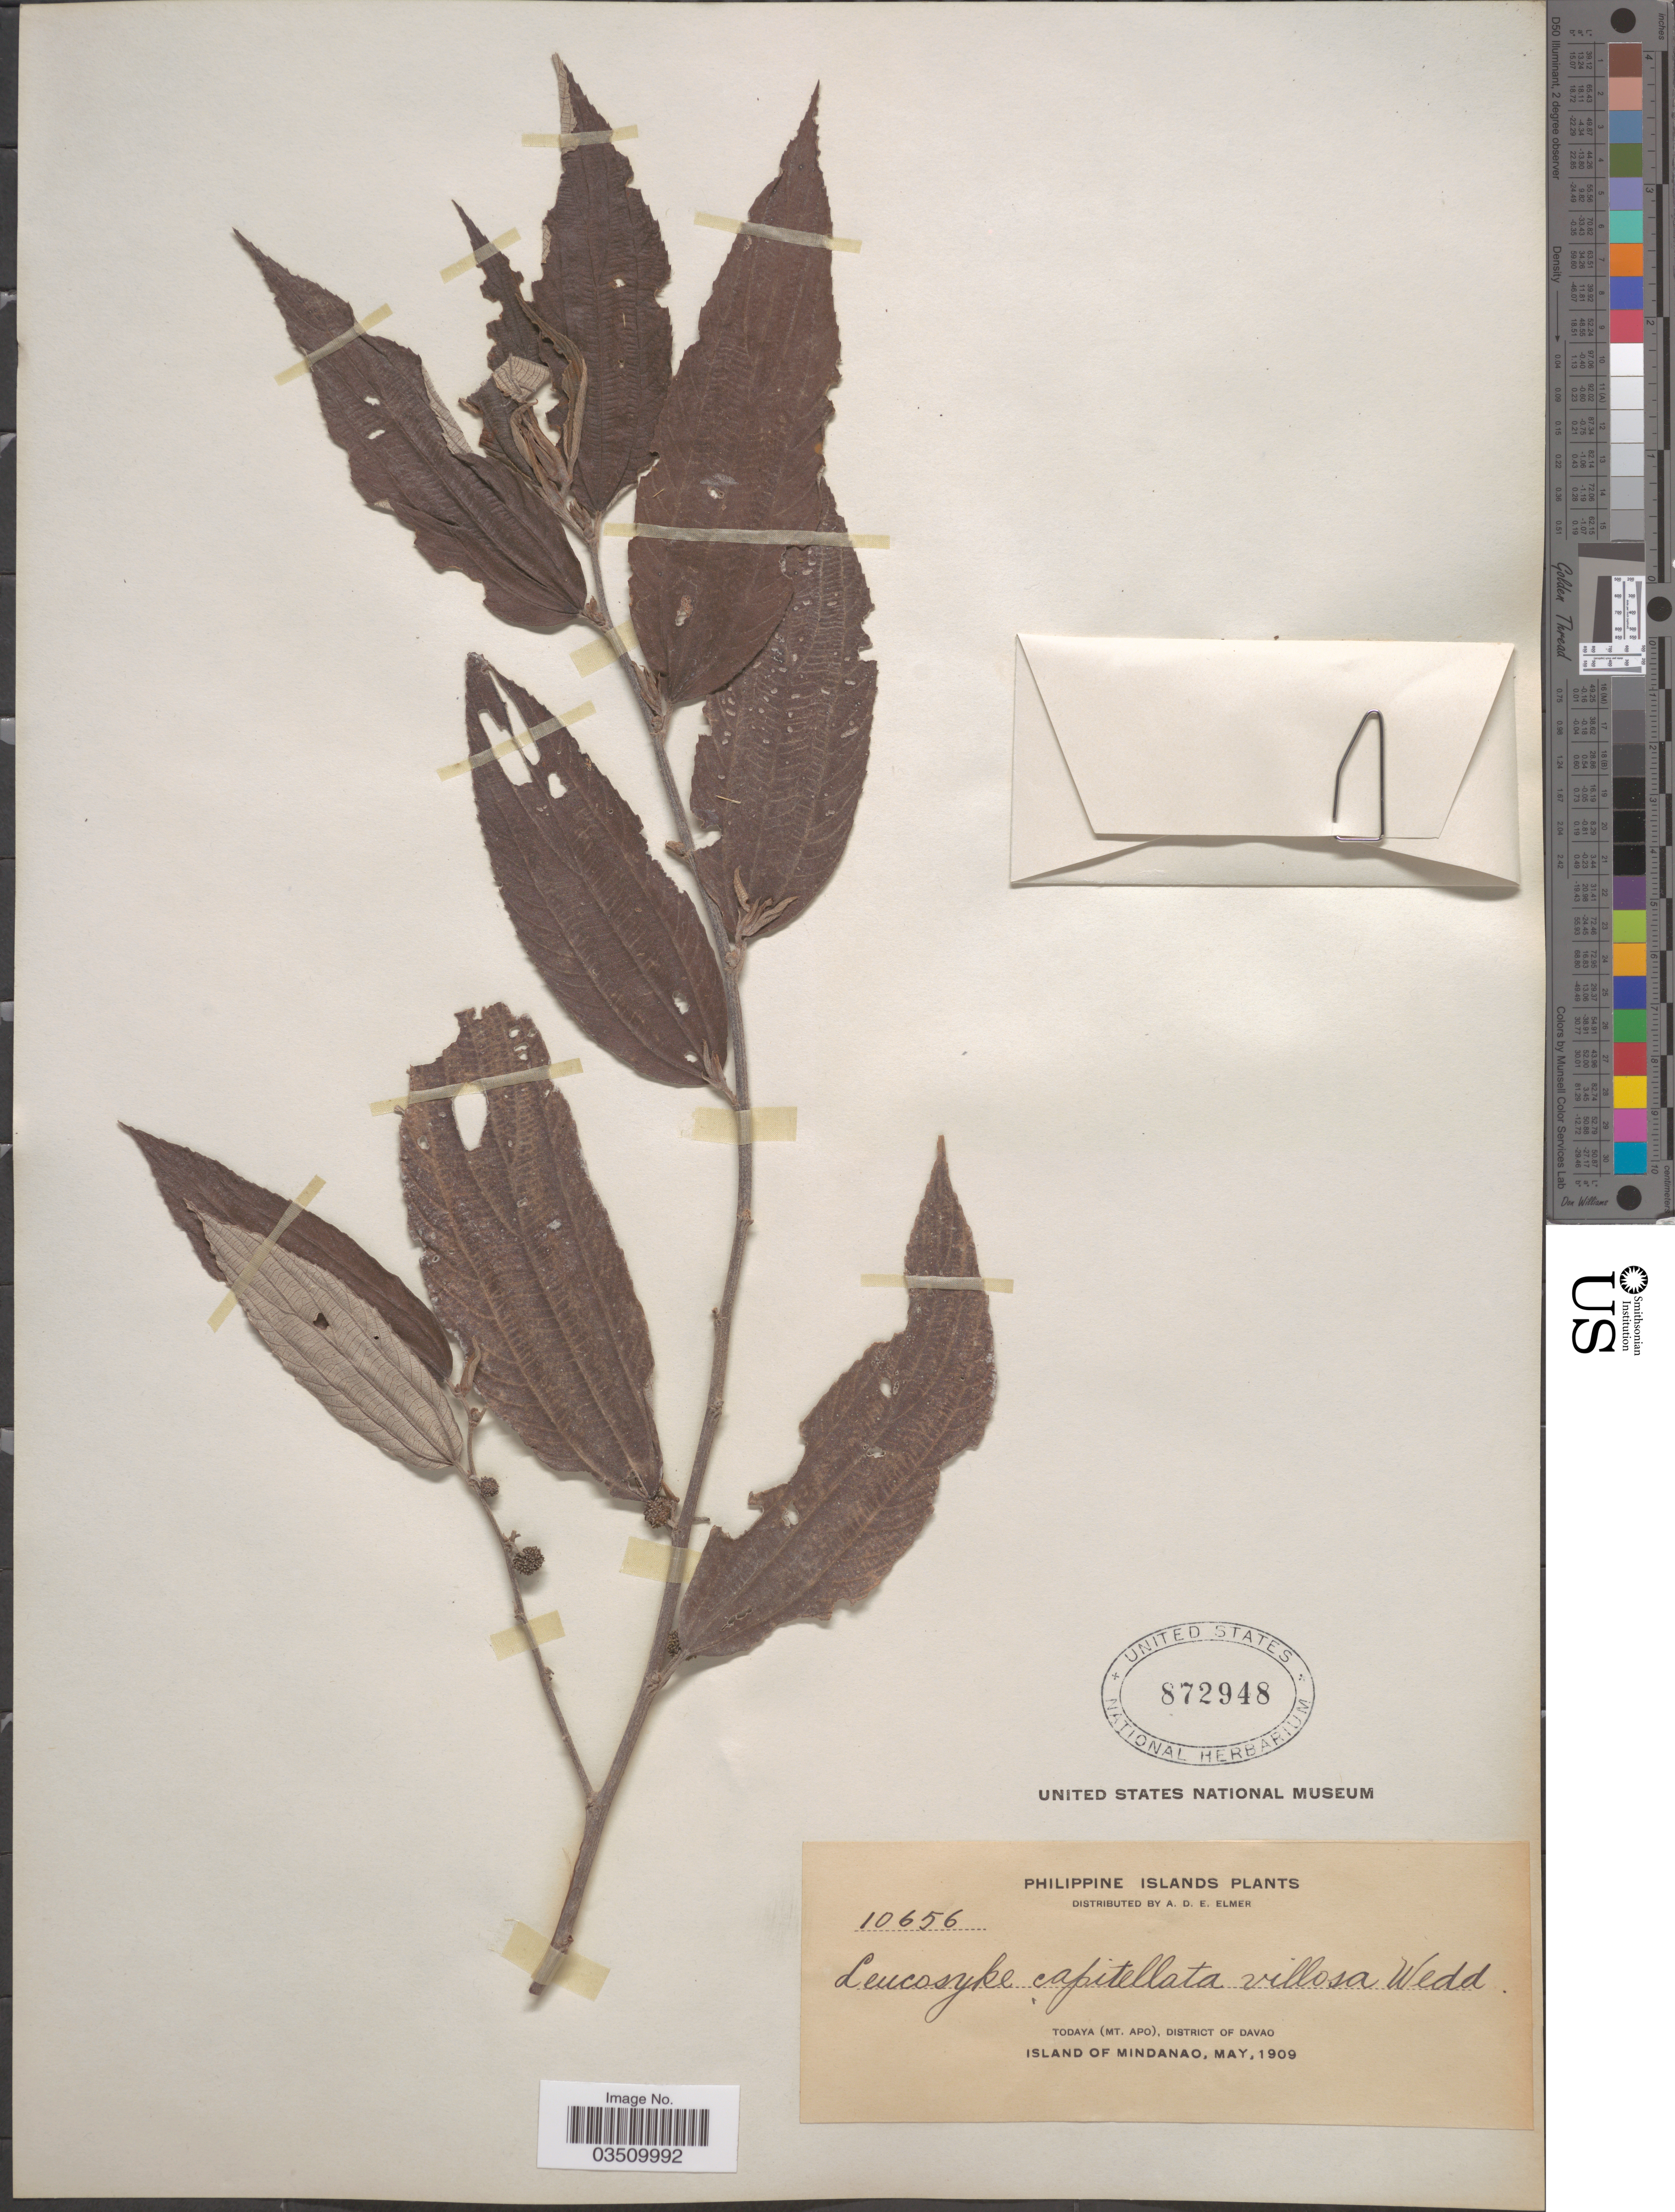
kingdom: Plantae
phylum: Tracheophyta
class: Magnoliopsida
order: Rosales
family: Urticaceae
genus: Leucosyke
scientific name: Leucosyke capitellata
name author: (Poir.) Wedd.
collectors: A. D. E. Elmer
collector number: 10656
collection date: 1909-05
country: Philippines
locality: Philippine Islands. Todaya (Mt. Apo), District of Davao. Island of Mindanao.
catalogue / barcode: US 872948